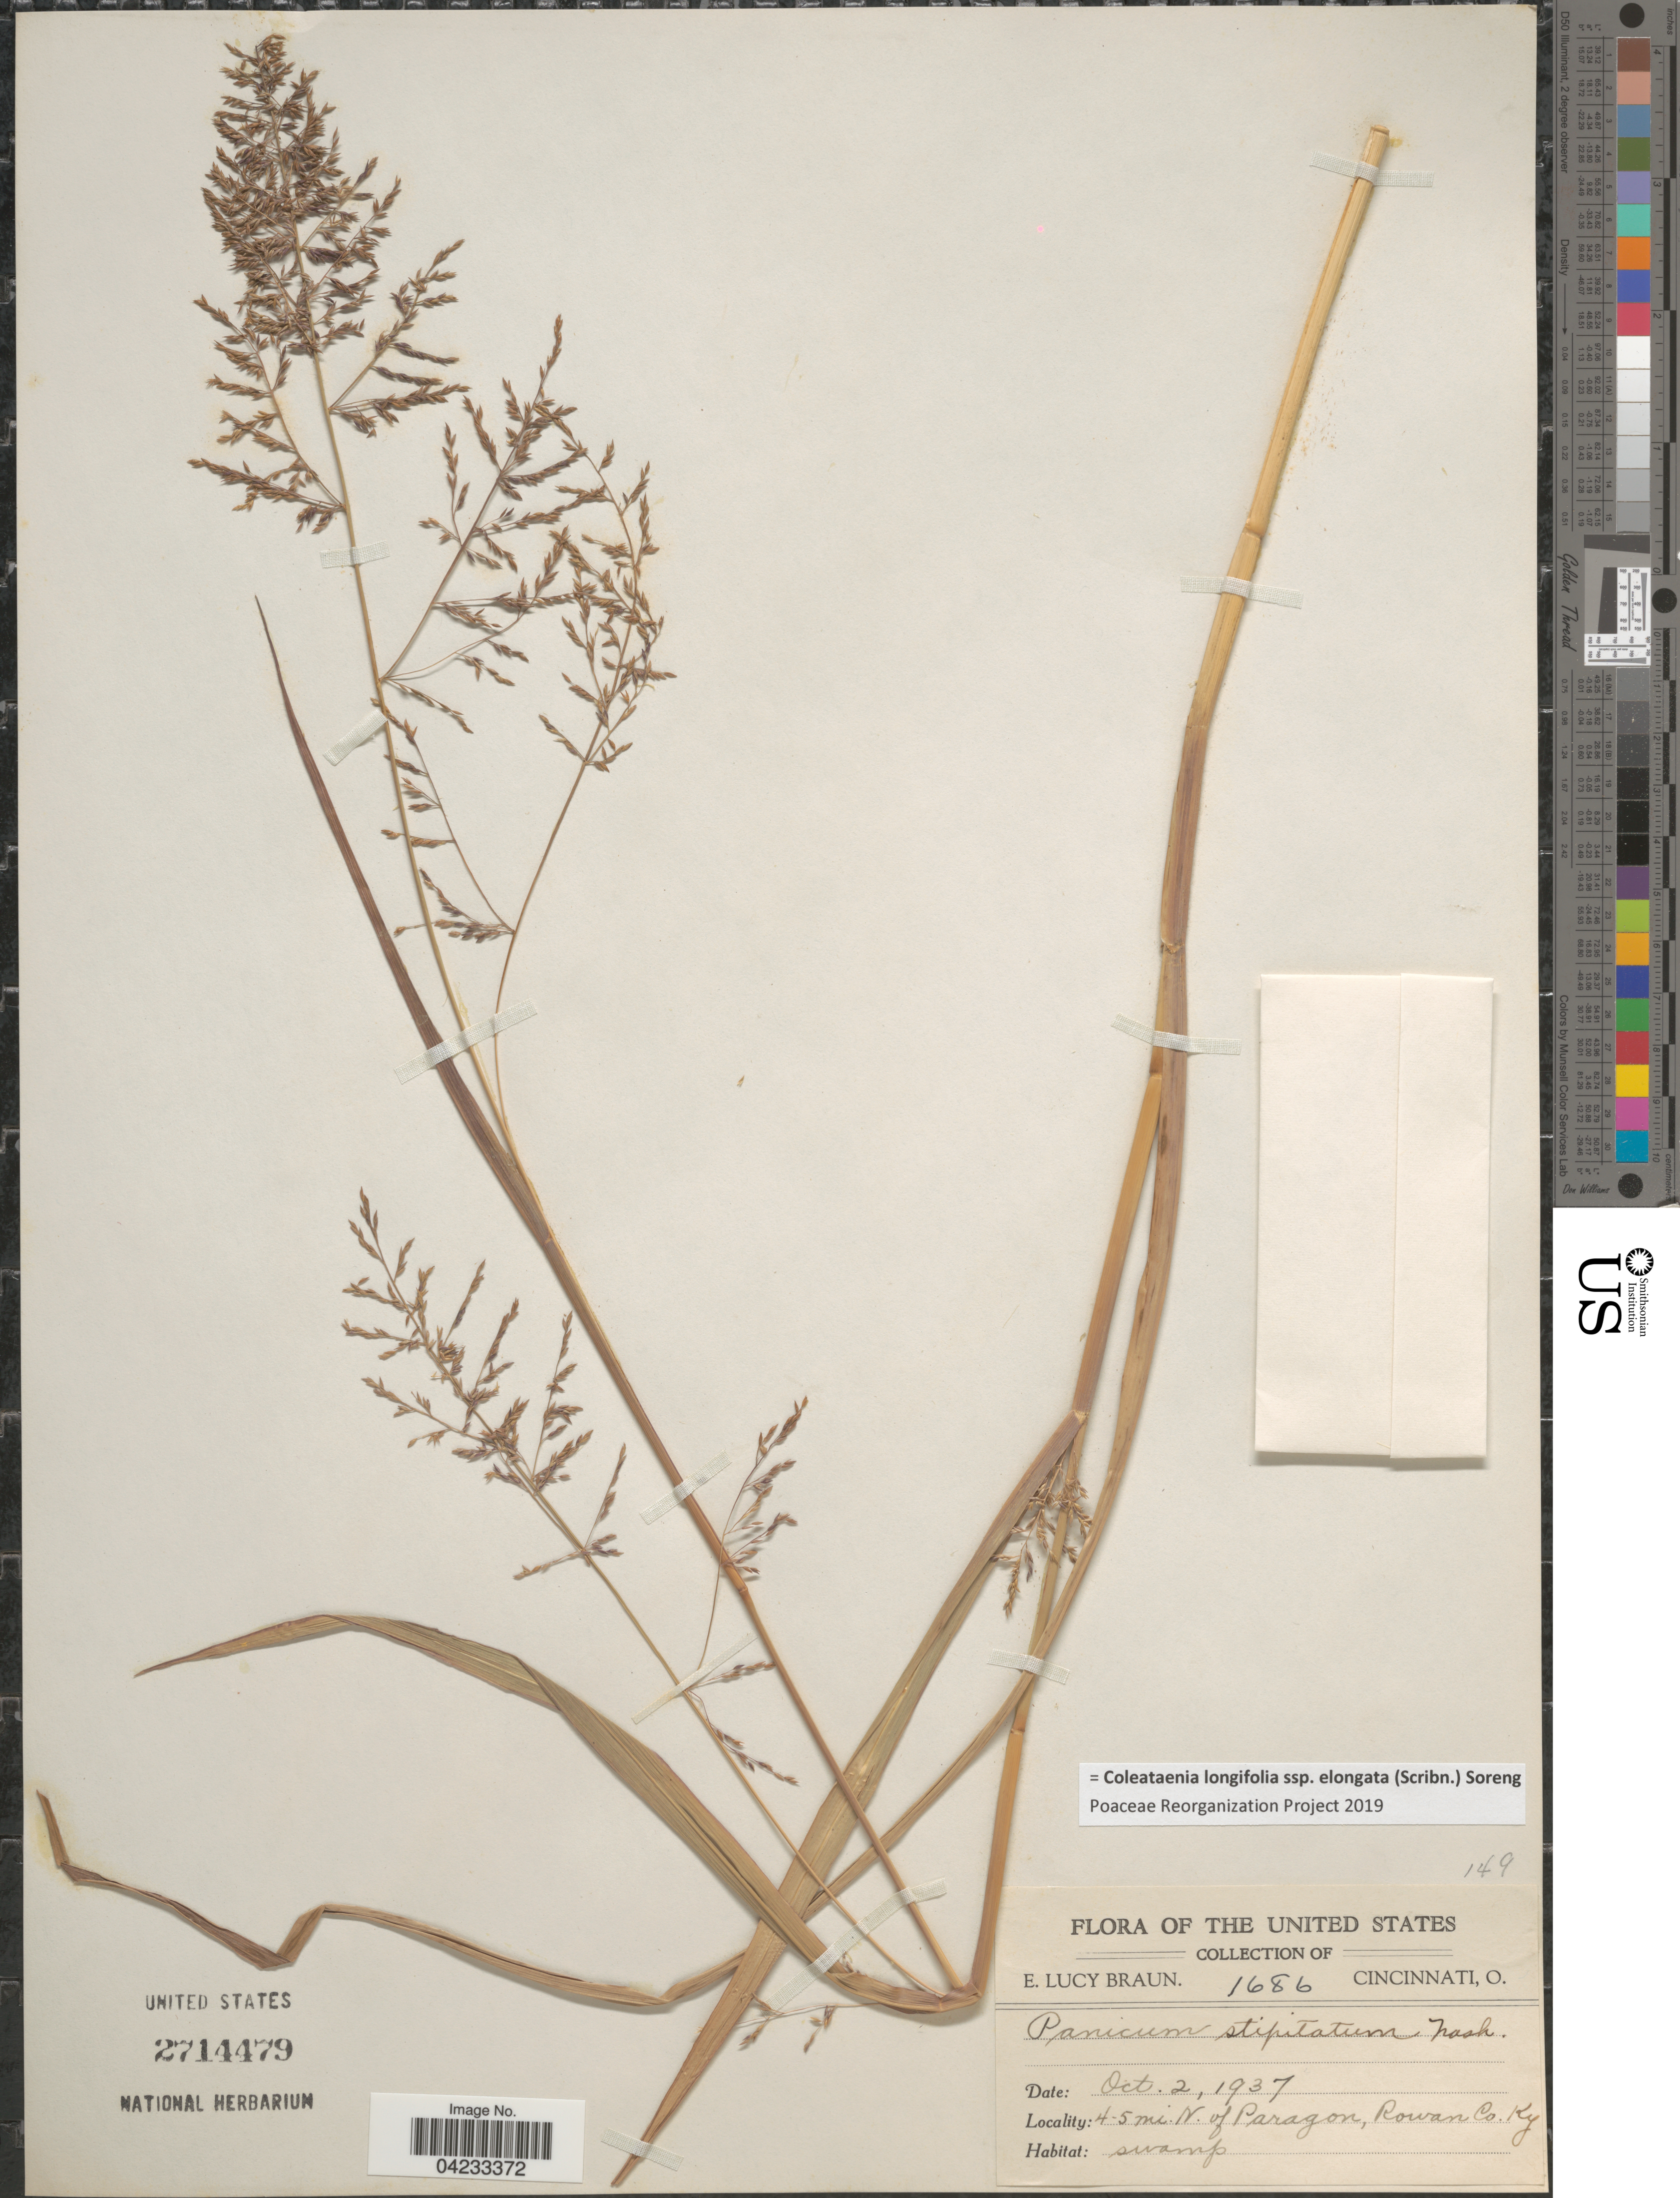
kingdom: Plantae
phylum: Tracheophyta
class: Liliopsida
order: Poales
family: Poaceae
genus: Coleataenia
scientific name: Coleataenia longifolia subsp. elongata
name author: (Scribn.) Soreng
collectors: E. L. Braun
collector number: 1686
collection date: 1937-10-02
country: United States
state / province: Kentucky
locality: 4.5 mi. N. of Paragon, Rowan Co.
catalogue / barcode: US 2714479